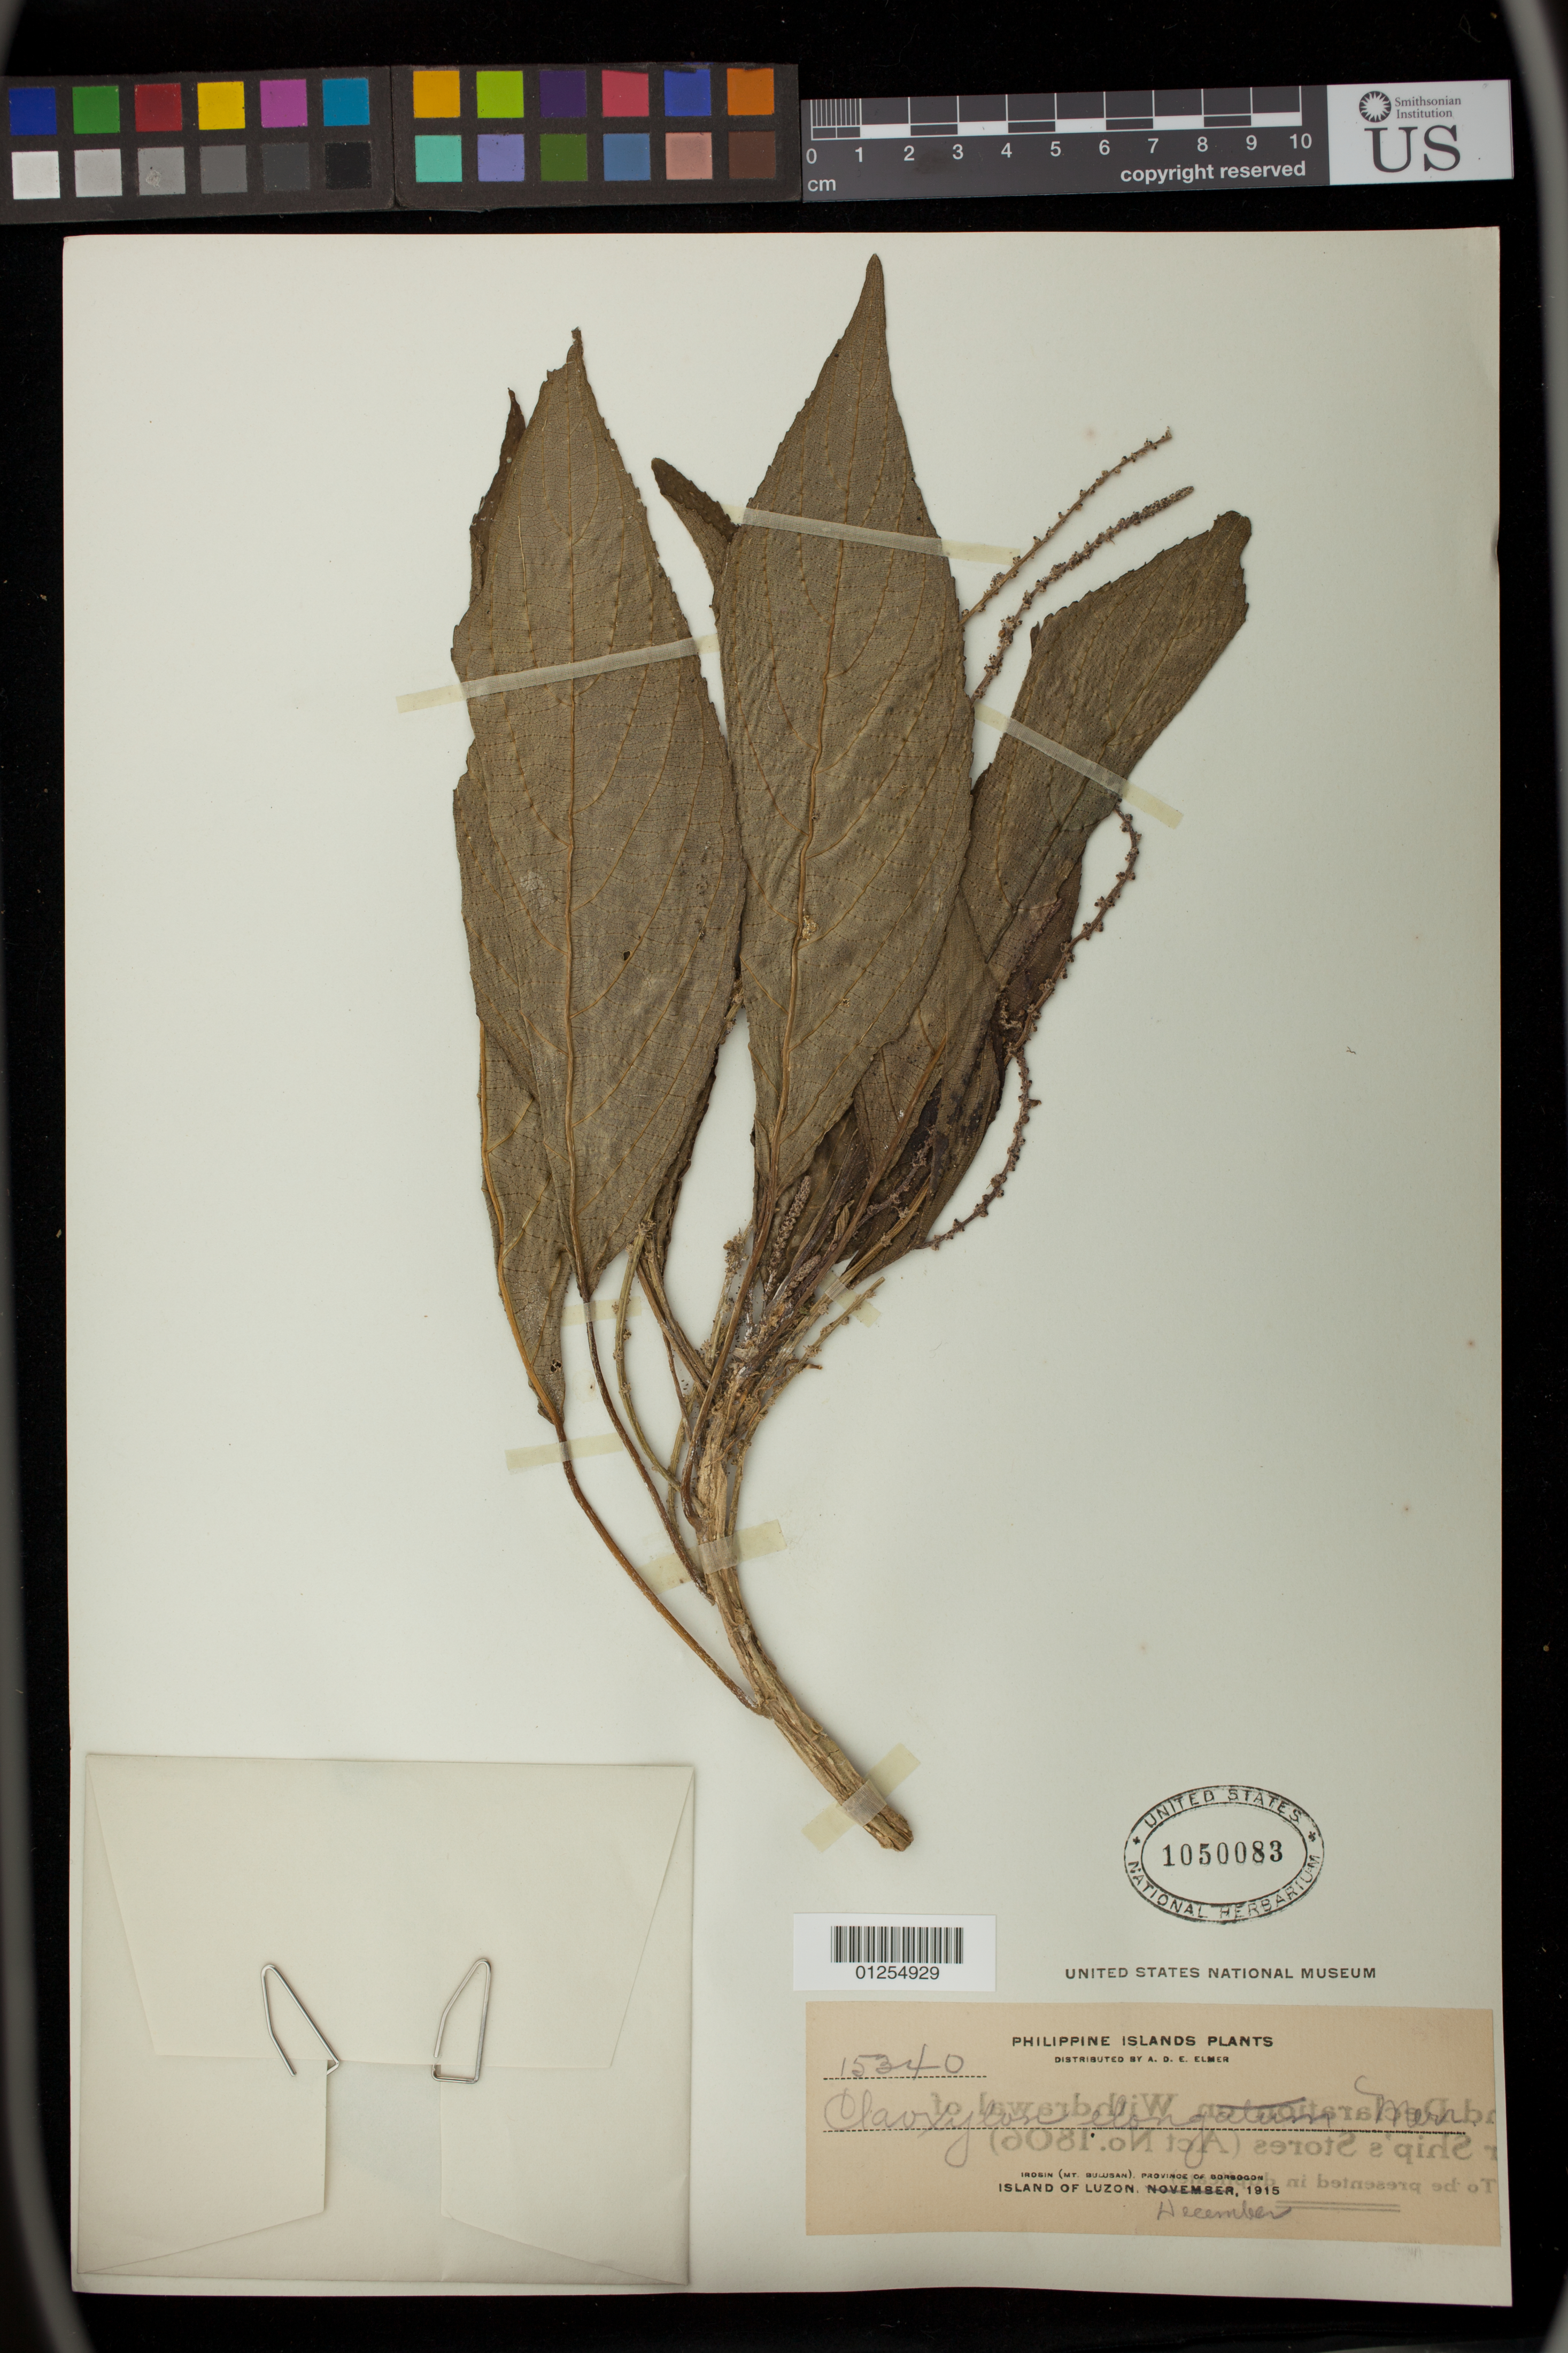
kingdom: Plantae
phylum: Tracheophyta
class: Magnoliopsida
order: Malpighiales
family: Euphorbiaceae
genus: Claoxylon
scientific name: Claoxylon elongatum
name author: Merr.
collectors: A. D. E. Elmer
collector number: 15340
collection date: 1915-12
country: Philippines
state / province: Bicol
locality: Irosin (Mt Sulusan), Sorsogon, Island of Luzon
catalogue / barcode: US 1050083